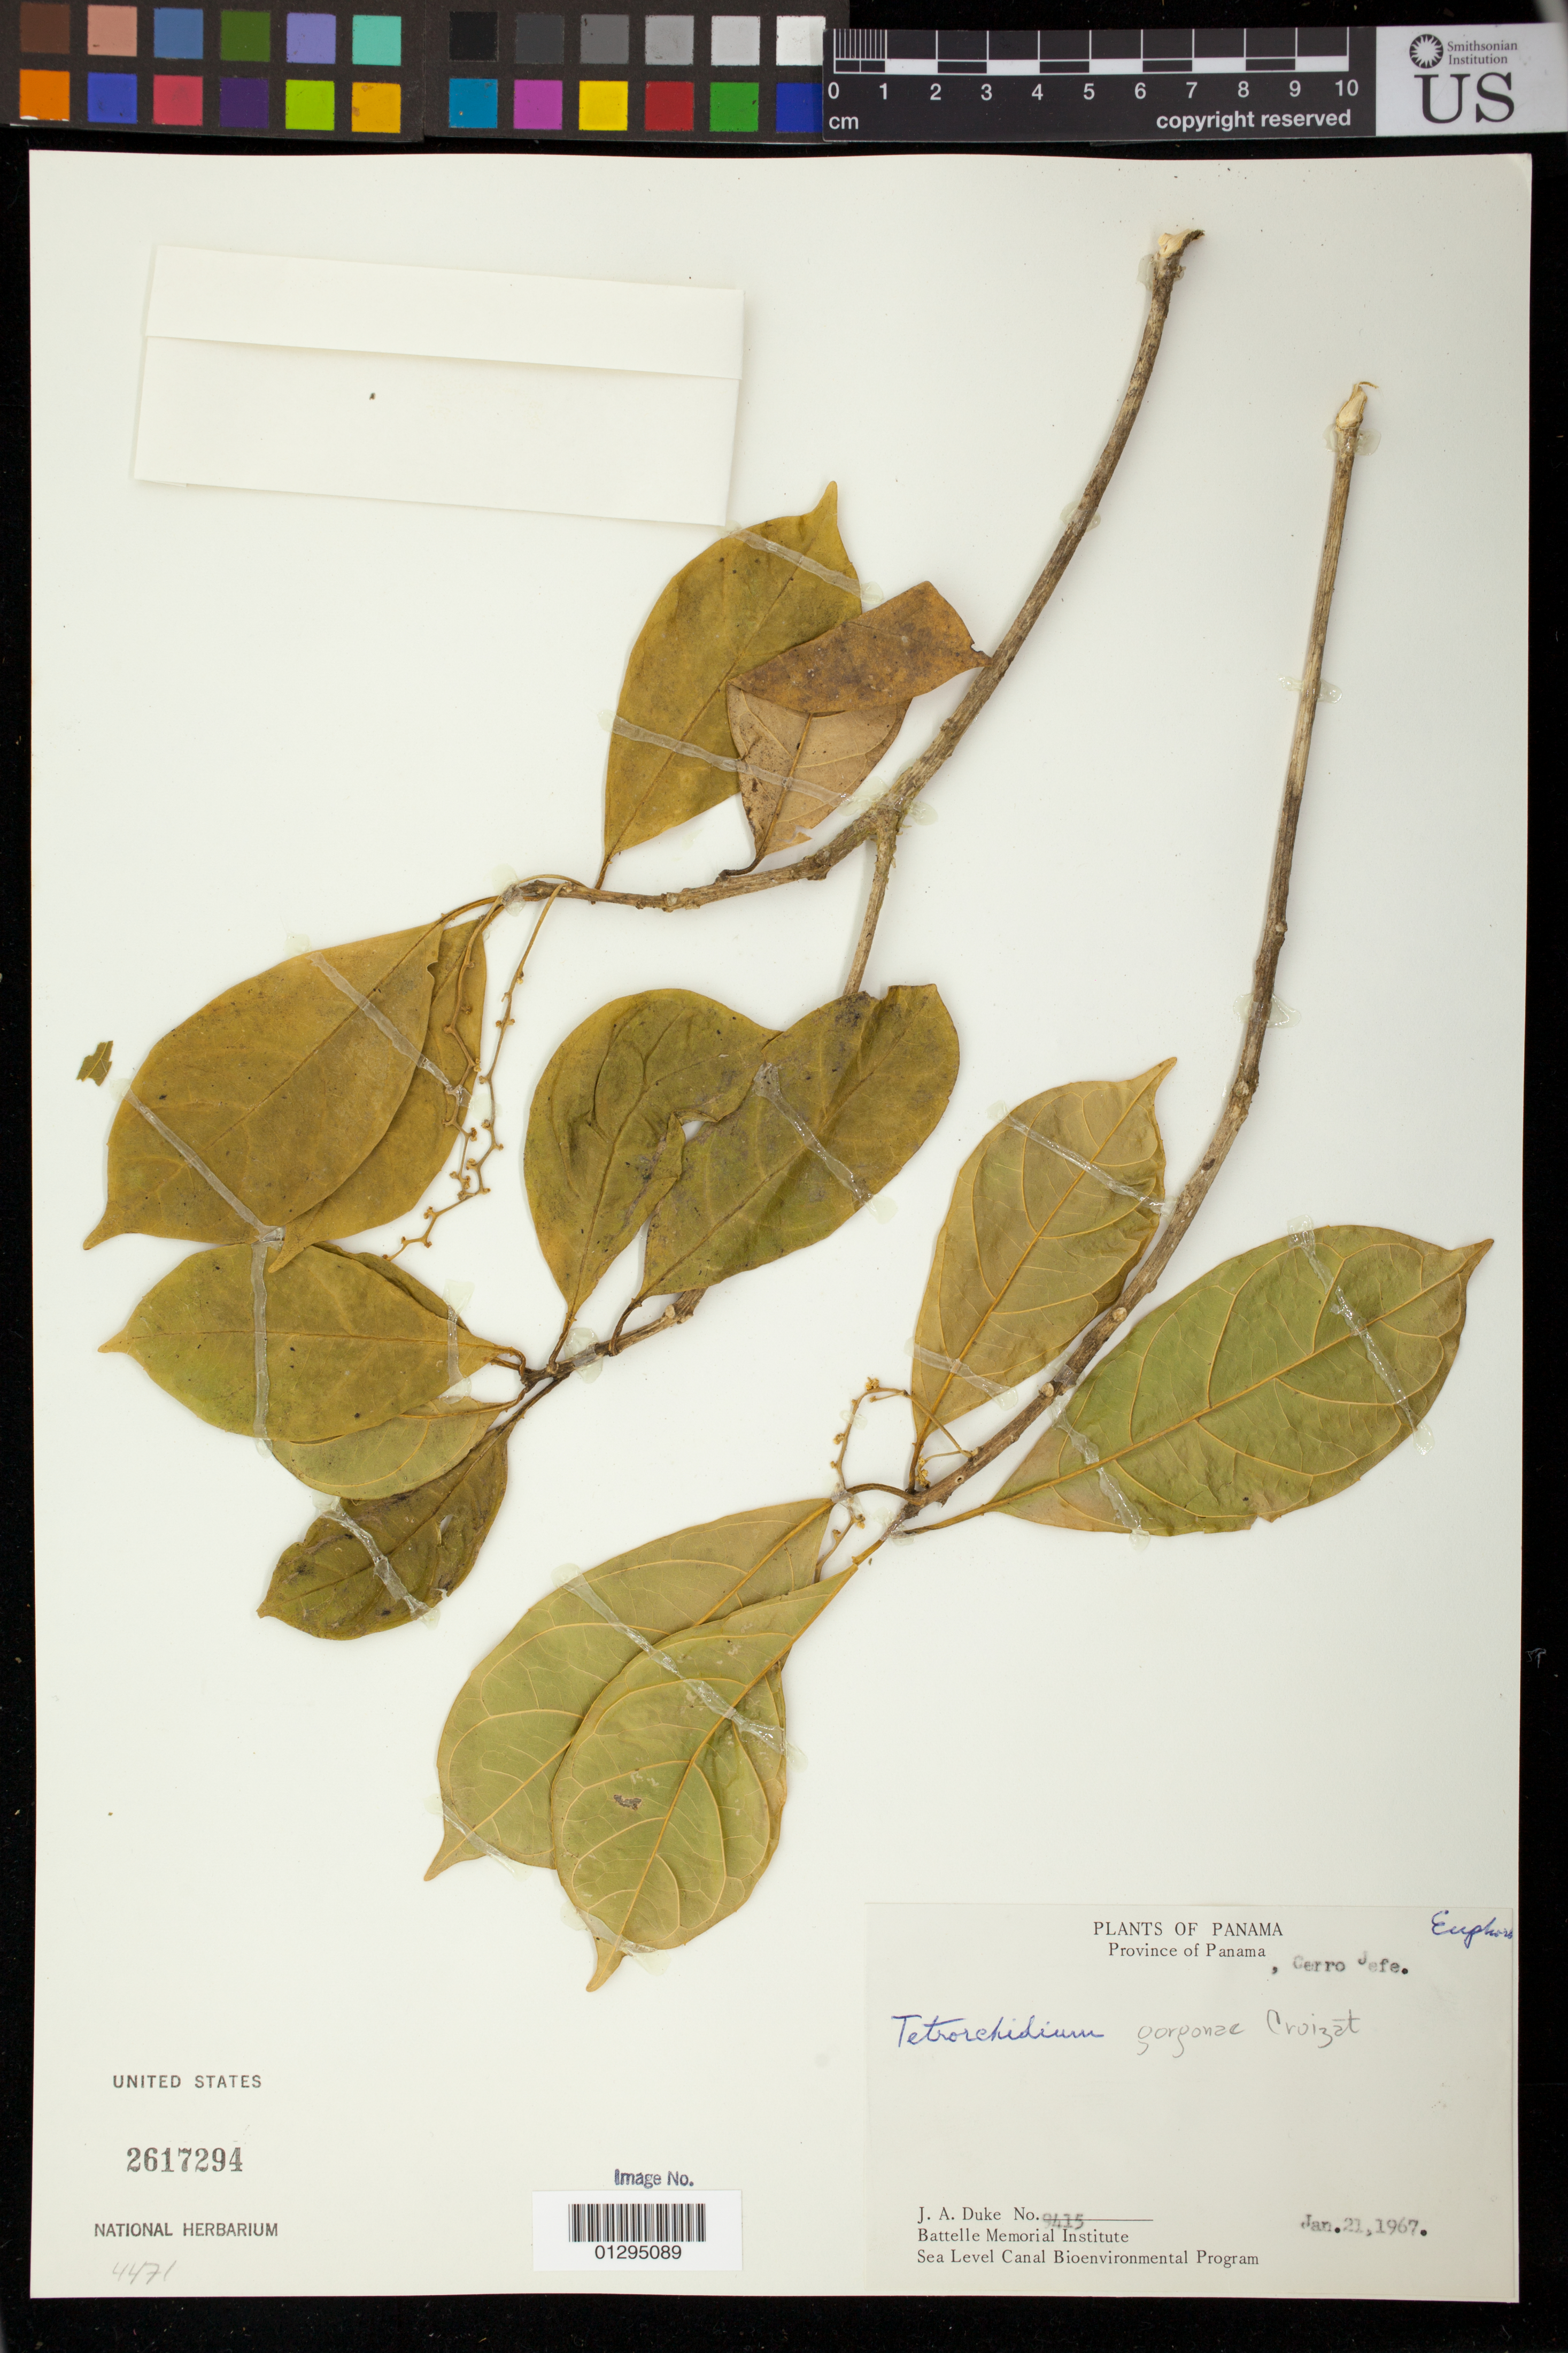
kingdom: Plantae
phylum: Tracheophyta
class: Magnoliopsida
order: Malpighiales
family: Euphorbiaceae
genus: Tetrorchidium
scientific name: Tetrorchidium gorgonae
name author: Croizat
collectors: J. A. Duke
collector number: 9415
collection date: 1967-01-21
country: Panama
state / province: Panamá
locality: Cerro Jefe.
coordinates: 09°13'42"N, 79°22'56"W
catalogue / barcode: US 2617294